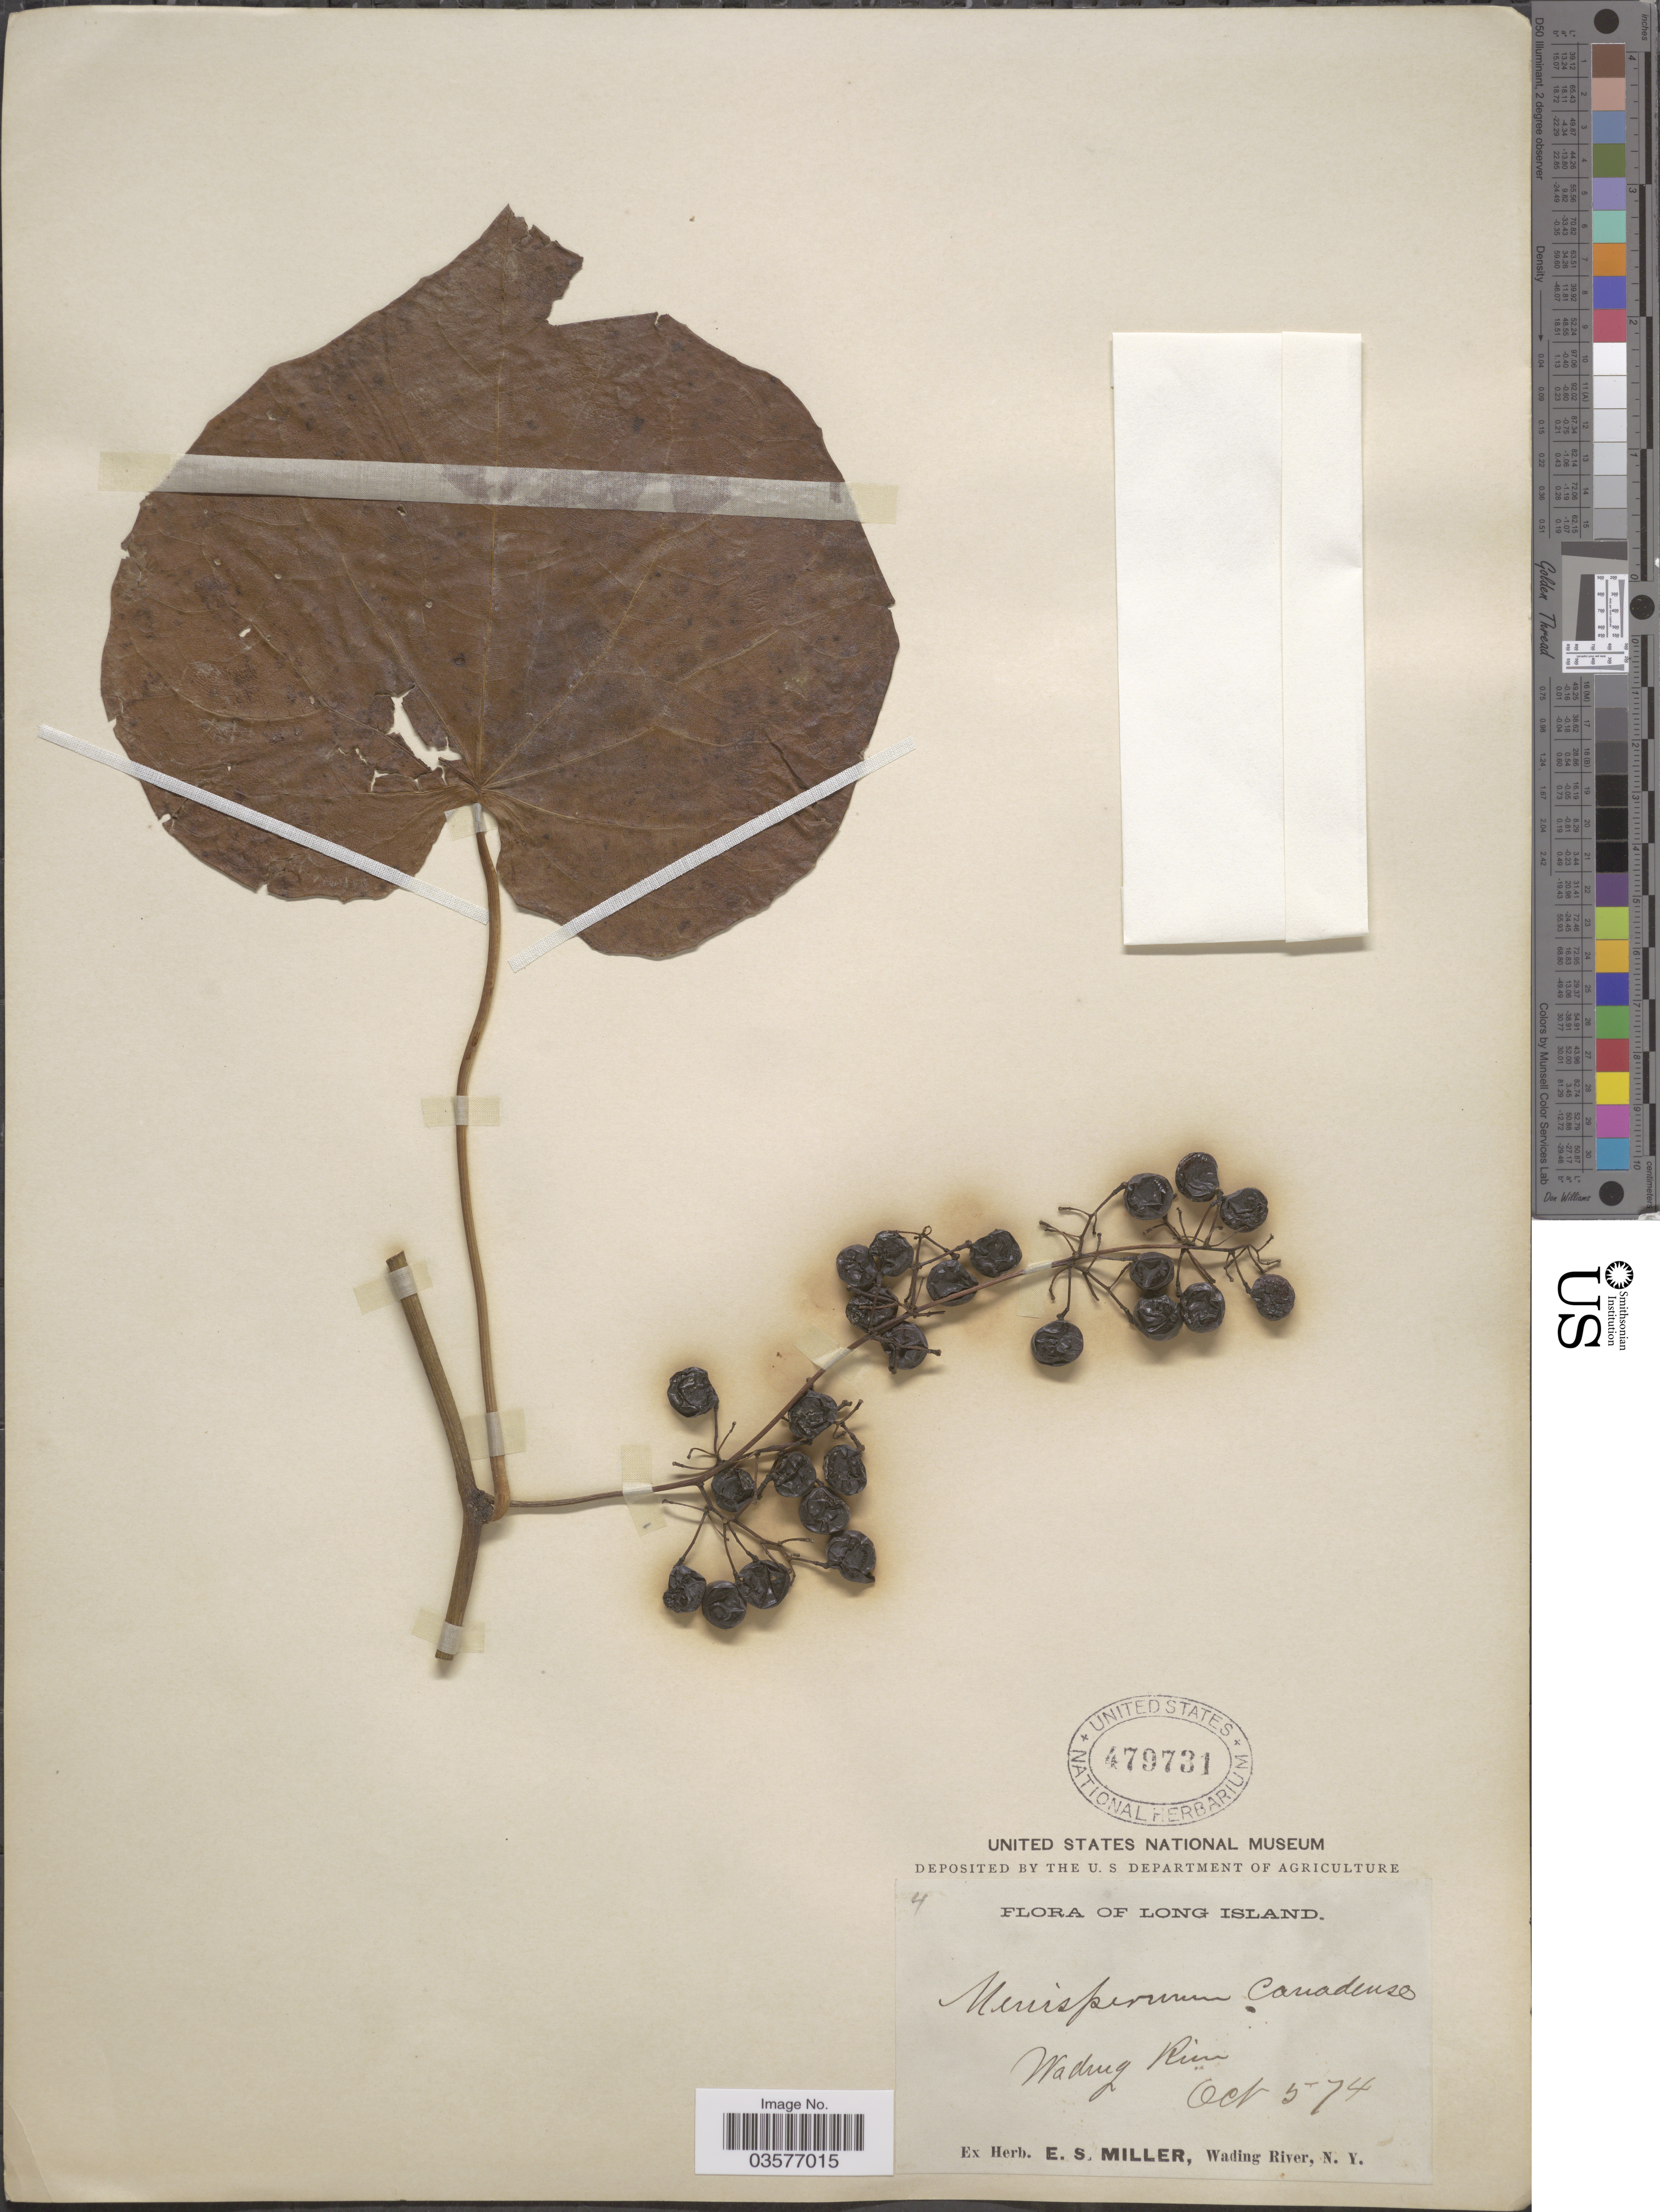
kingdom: Plantae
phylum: Tracheophyta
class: Magnoliopsida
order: Ranunculales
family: Menispermaceae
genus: Menispermum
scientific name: Menispermum canadense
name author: L.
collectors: ex herb. E. S. Miller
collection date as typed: Transcribed d/m/y: 5/10/74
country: United States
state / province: New York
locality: Long Island, Wading River.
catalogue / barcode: US 479731